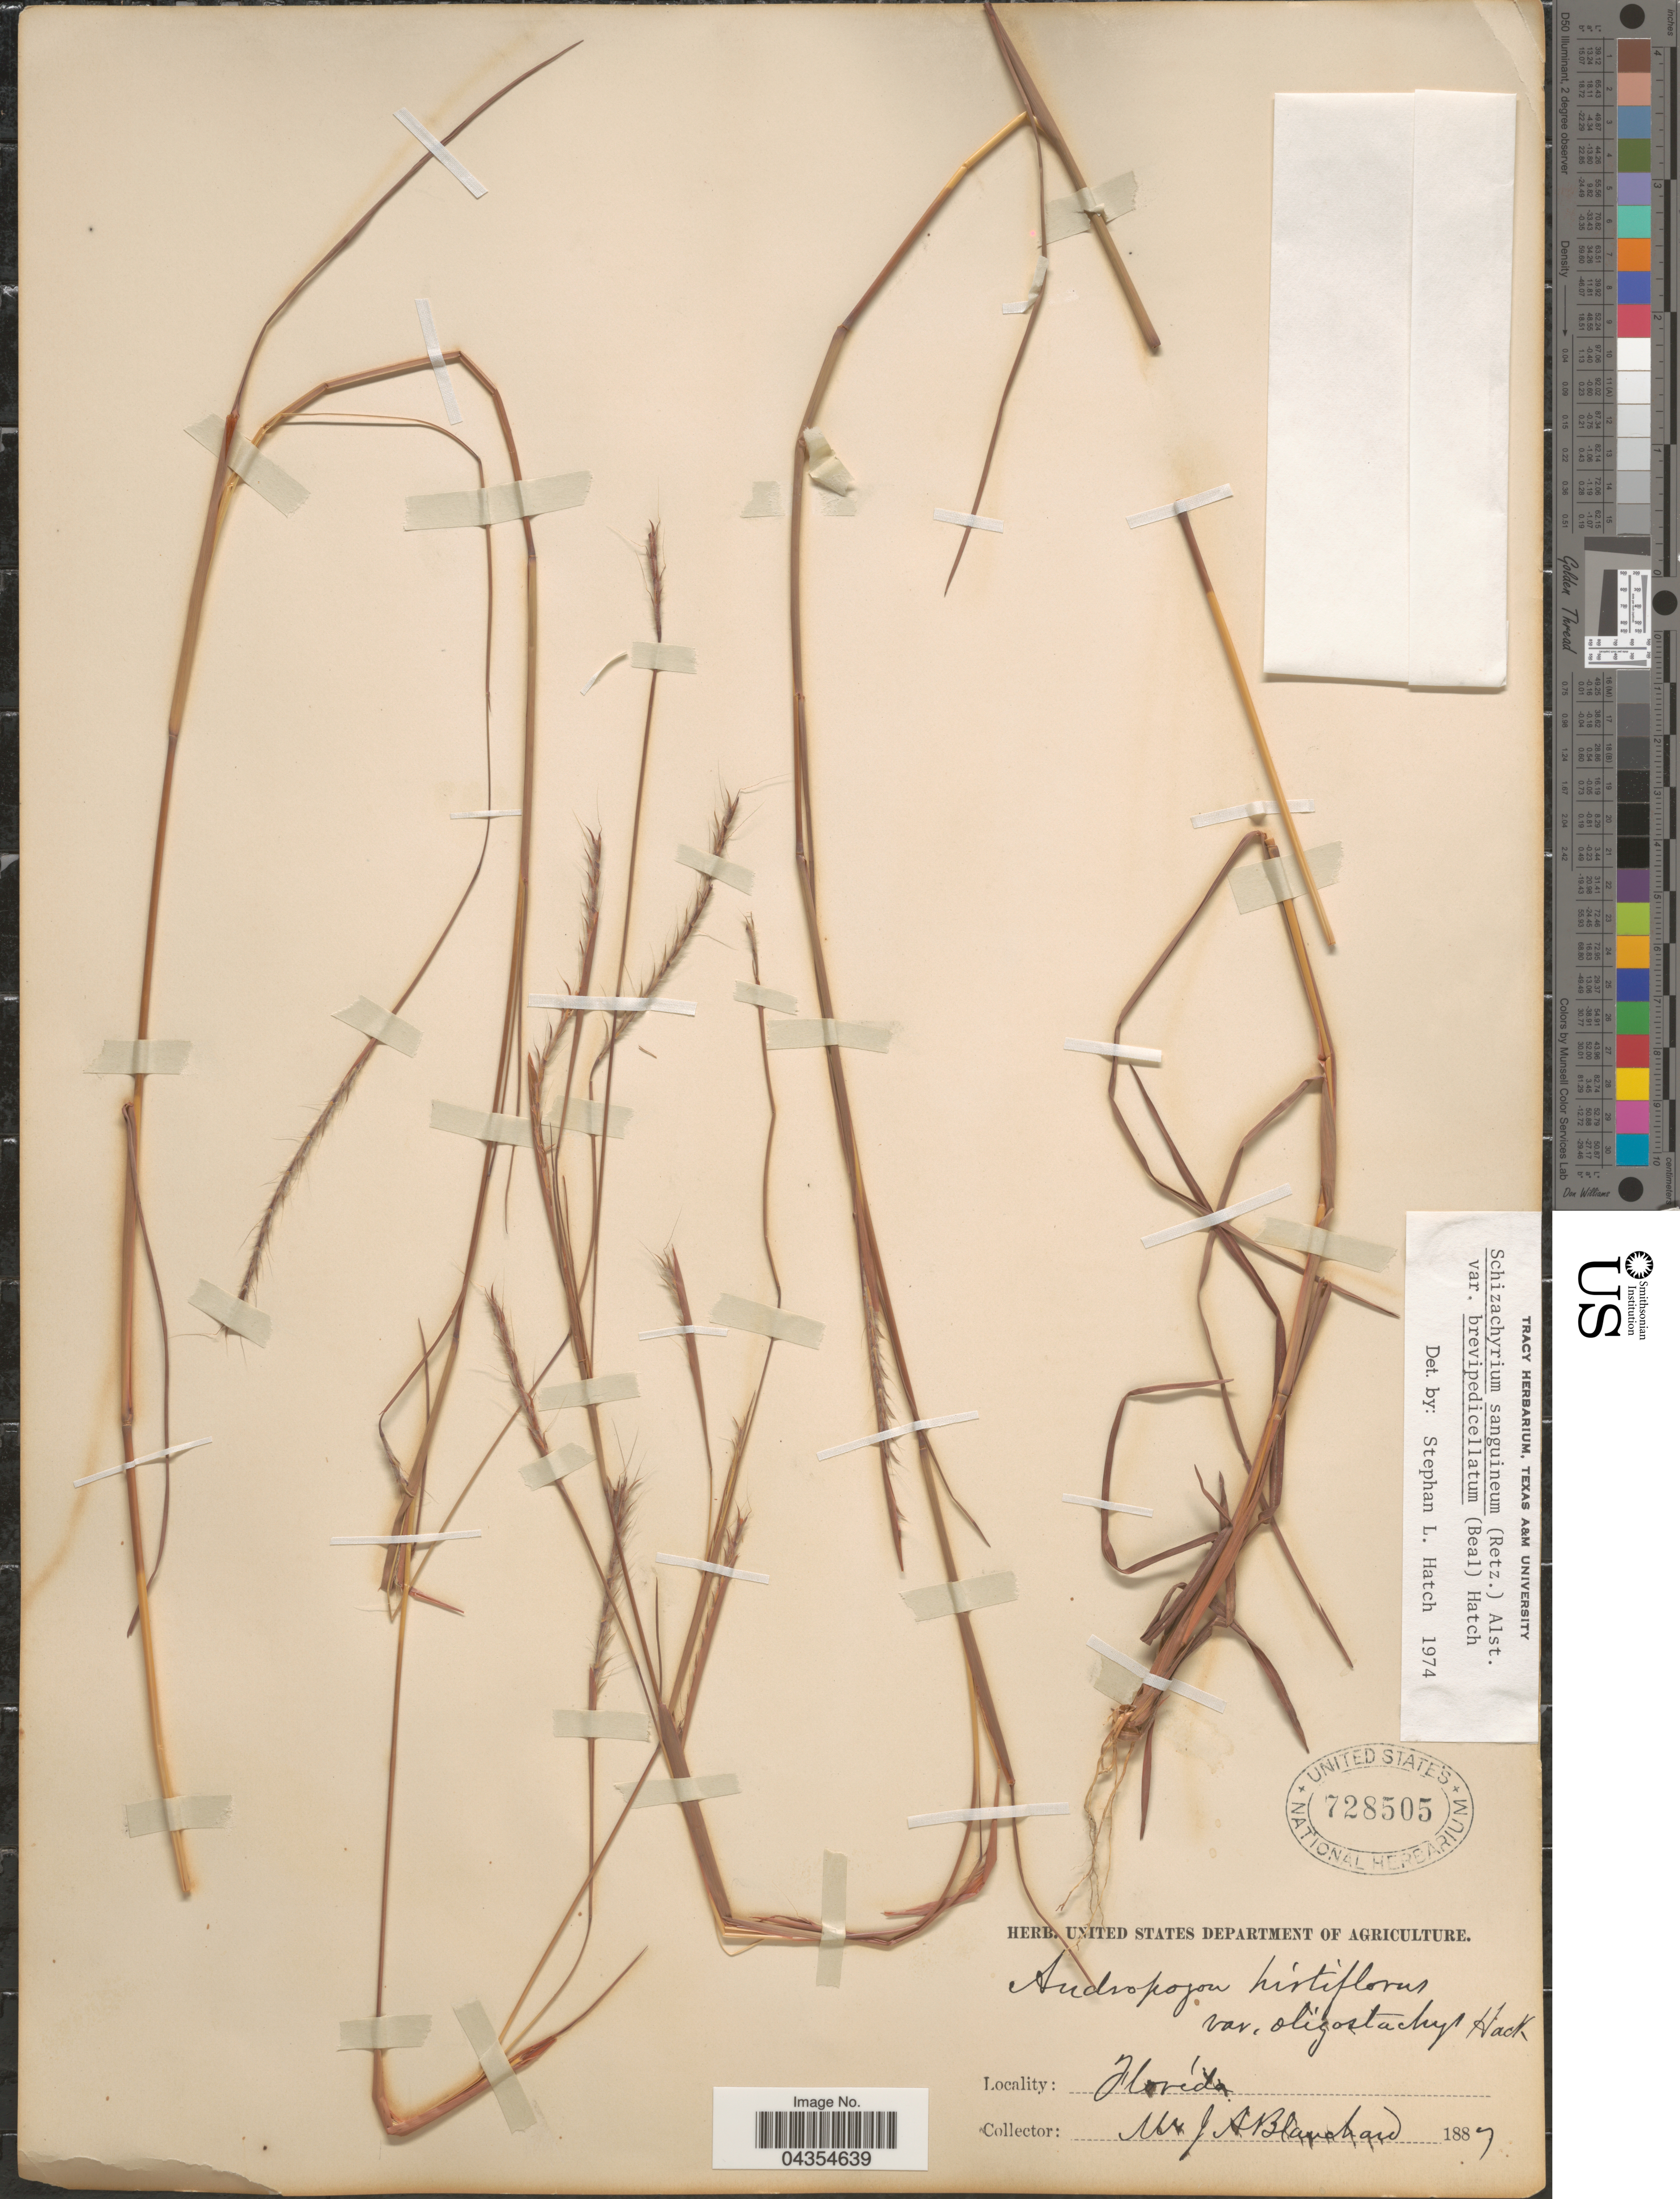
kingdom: Plantae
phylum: Tracheophyta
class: Liliopsida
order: Poales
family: Poaceae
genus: Schizachyrium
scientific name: Schizachyrium sanguineum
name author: (Retz.) Alston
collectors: J. Blanchard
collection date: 1887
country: United States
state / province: Florida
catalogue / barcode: US 728505